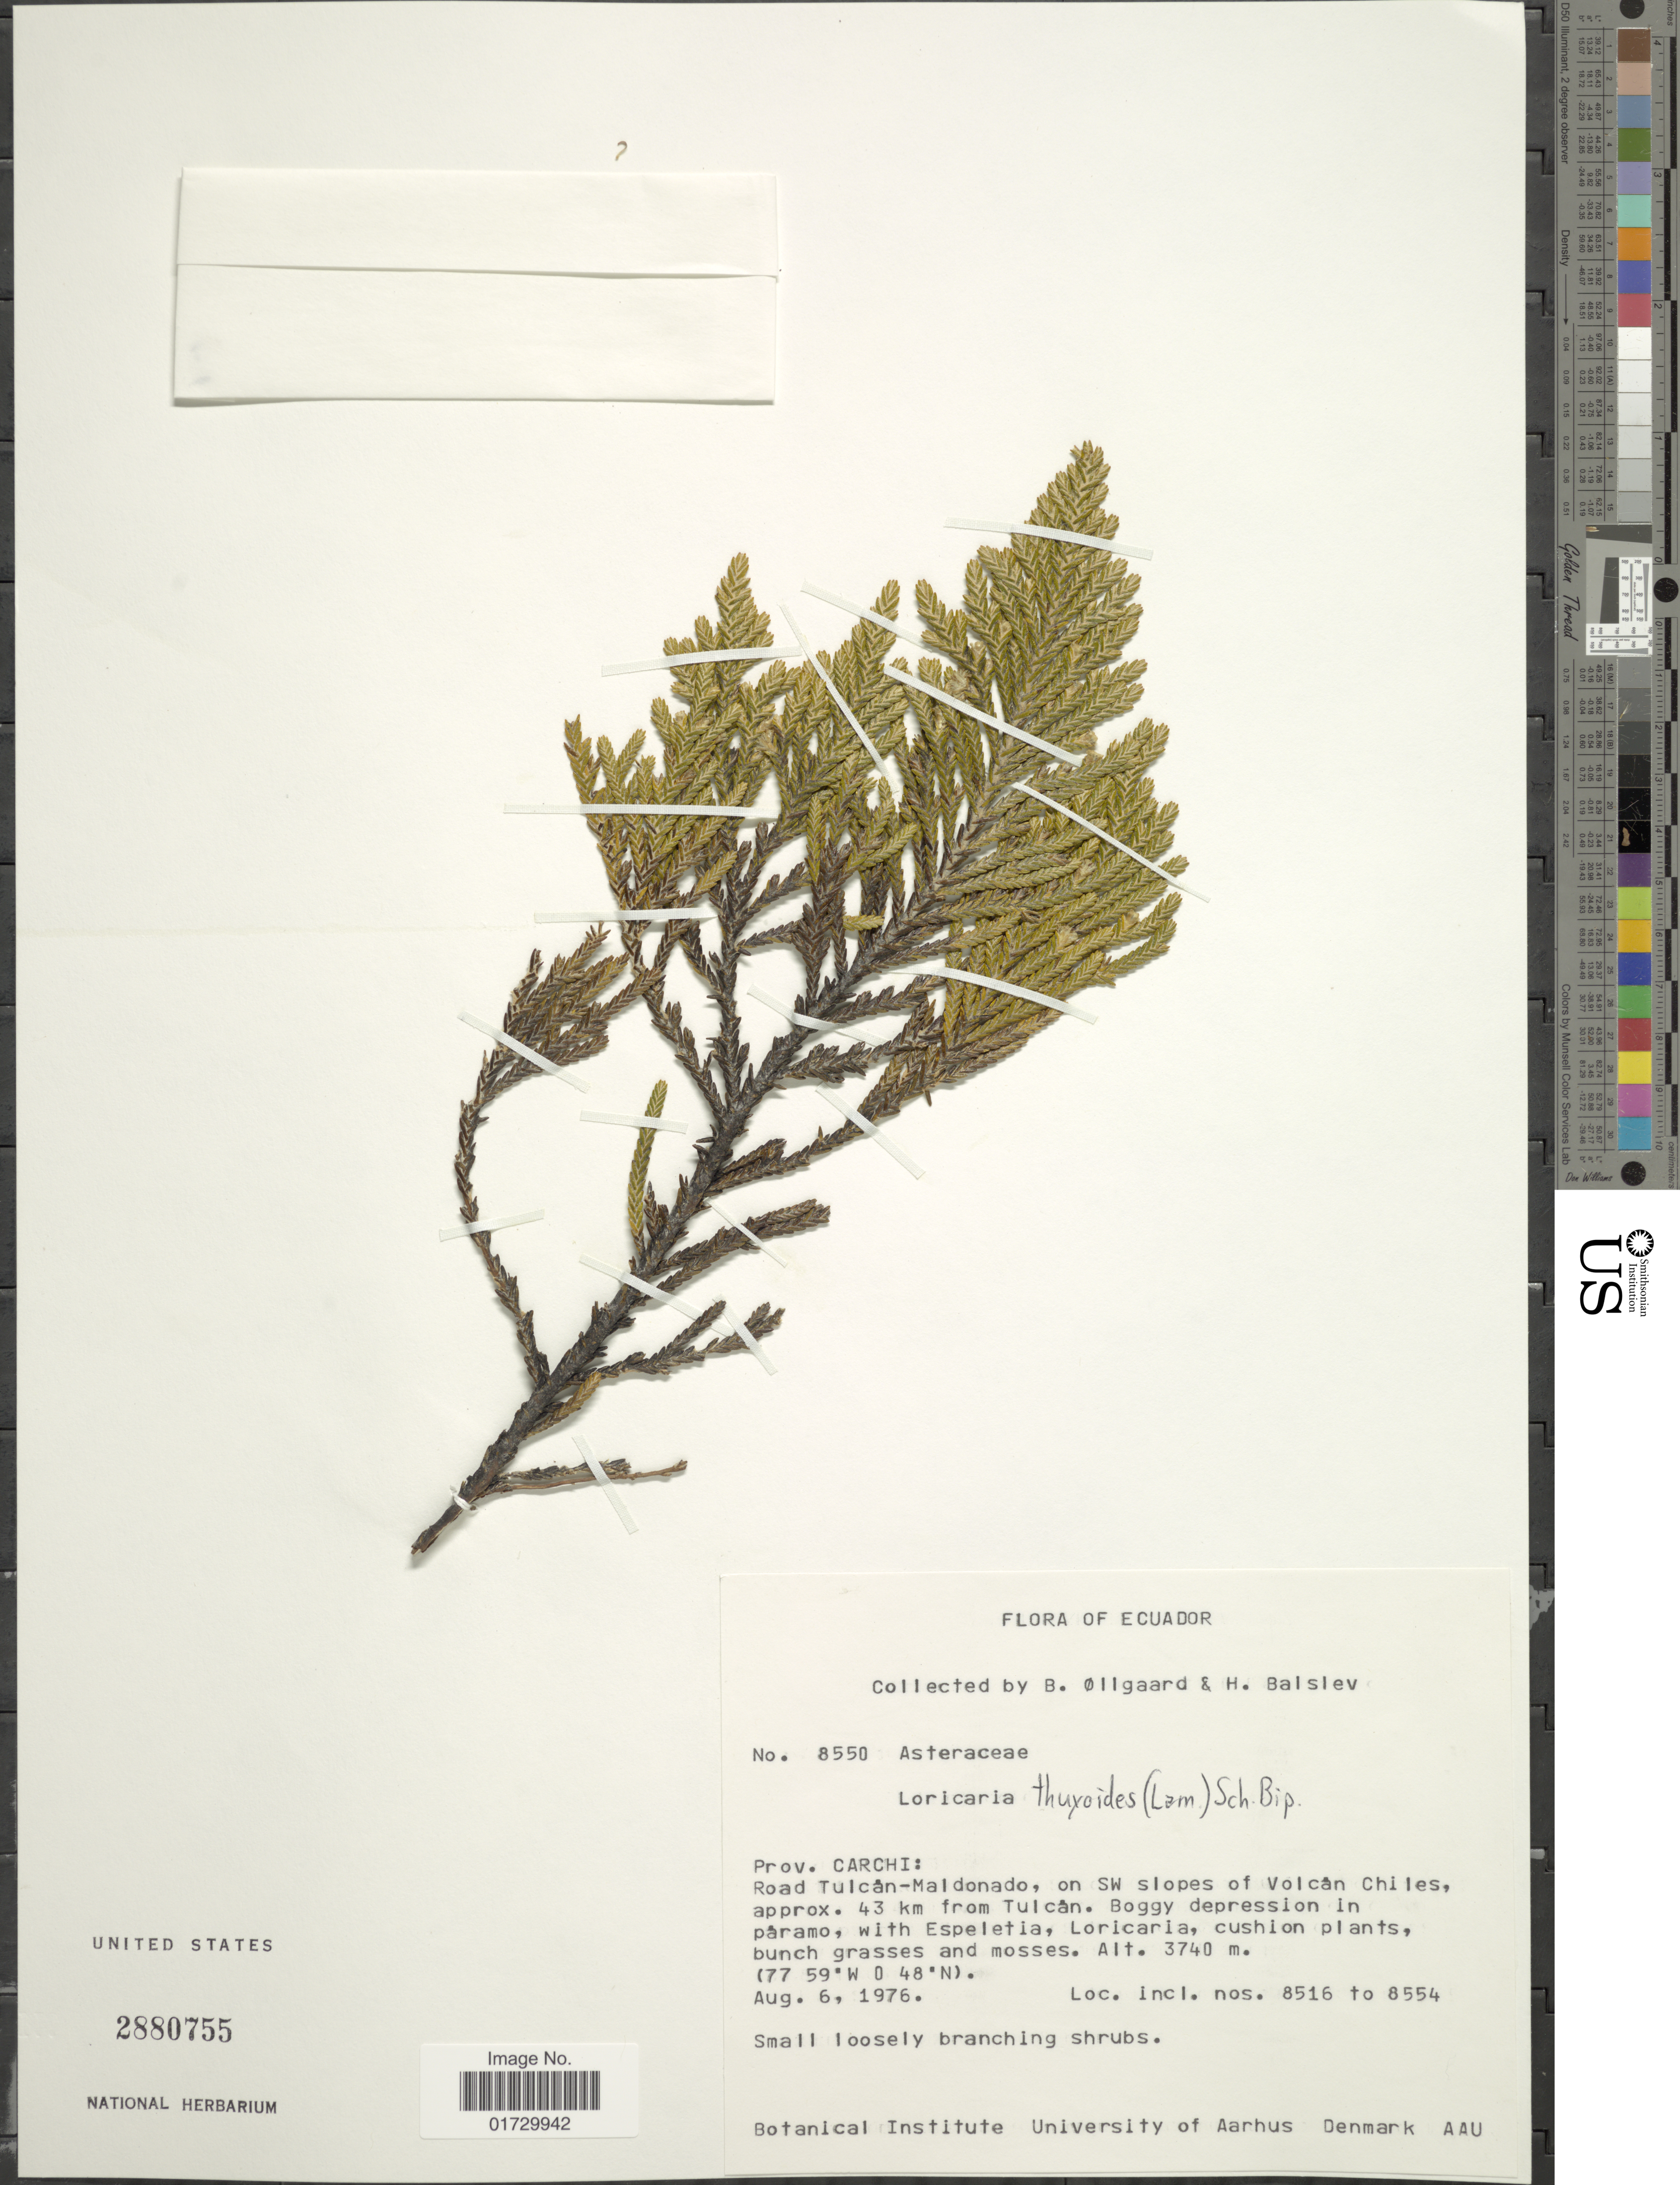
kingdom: Plantae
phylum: Tracheophyta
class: Magnoliopsida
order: Asterales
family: Asteraceae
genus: Loricaria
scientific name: Loricaria thuyoides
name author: (Lam.) Sch. Bip.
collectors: B. Øllgaard & H. Balslev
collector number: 8550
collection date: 1976-08-06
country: Ecuador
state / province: Carchi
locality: Road Tulcan-Maldonado, on SW slopes of Volcan Chiles, approx. 43 km from Tulcan.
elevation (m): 3740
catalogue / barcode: US 2880755